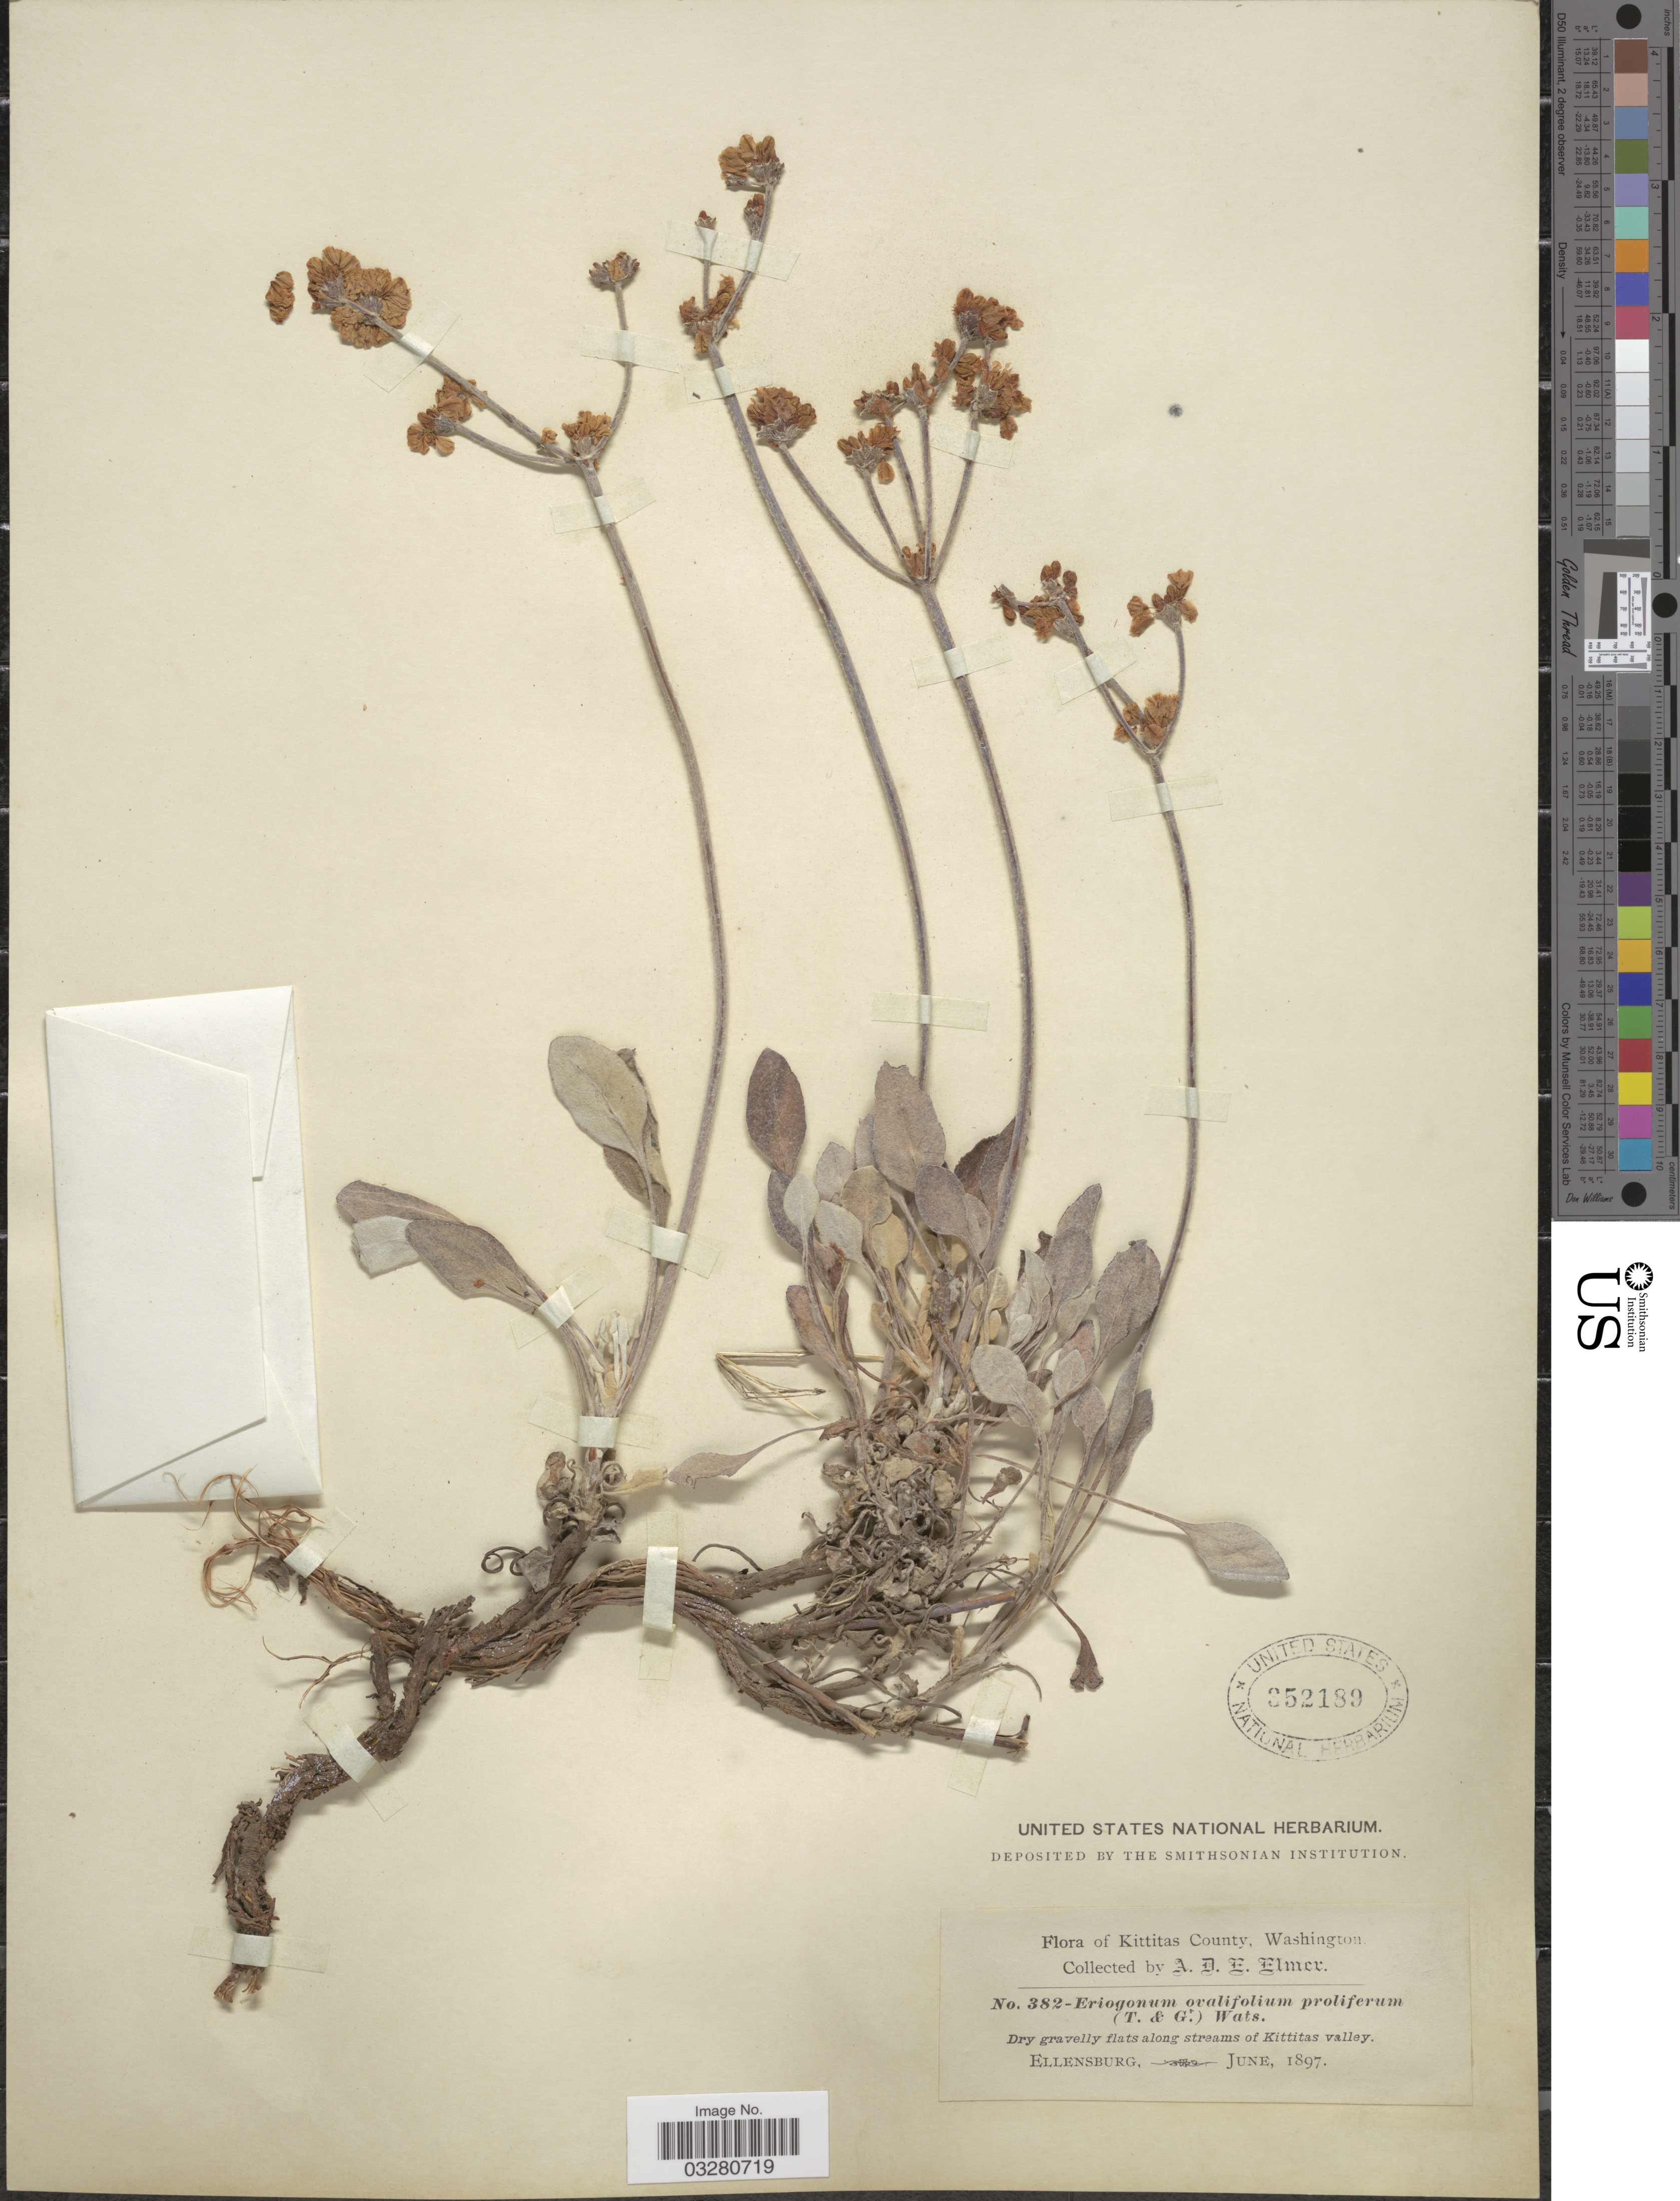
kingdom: Plantae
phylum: Tracheophyta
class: Magnoliopsida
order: Caryophyllales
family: Polygonaceae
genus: Eriogonum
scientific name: Eriogonum strictum subsp. proliferum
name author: (Torr. & A. Gray) S. Stokes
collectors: A. D. E. Elmer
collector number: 382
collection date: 1897-06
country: United States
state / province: Washington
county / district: Kittitas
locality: Kittitas County. Dry gravelly flats along streams of Kittitas valley. Ellensburg.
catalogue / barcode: US 352189